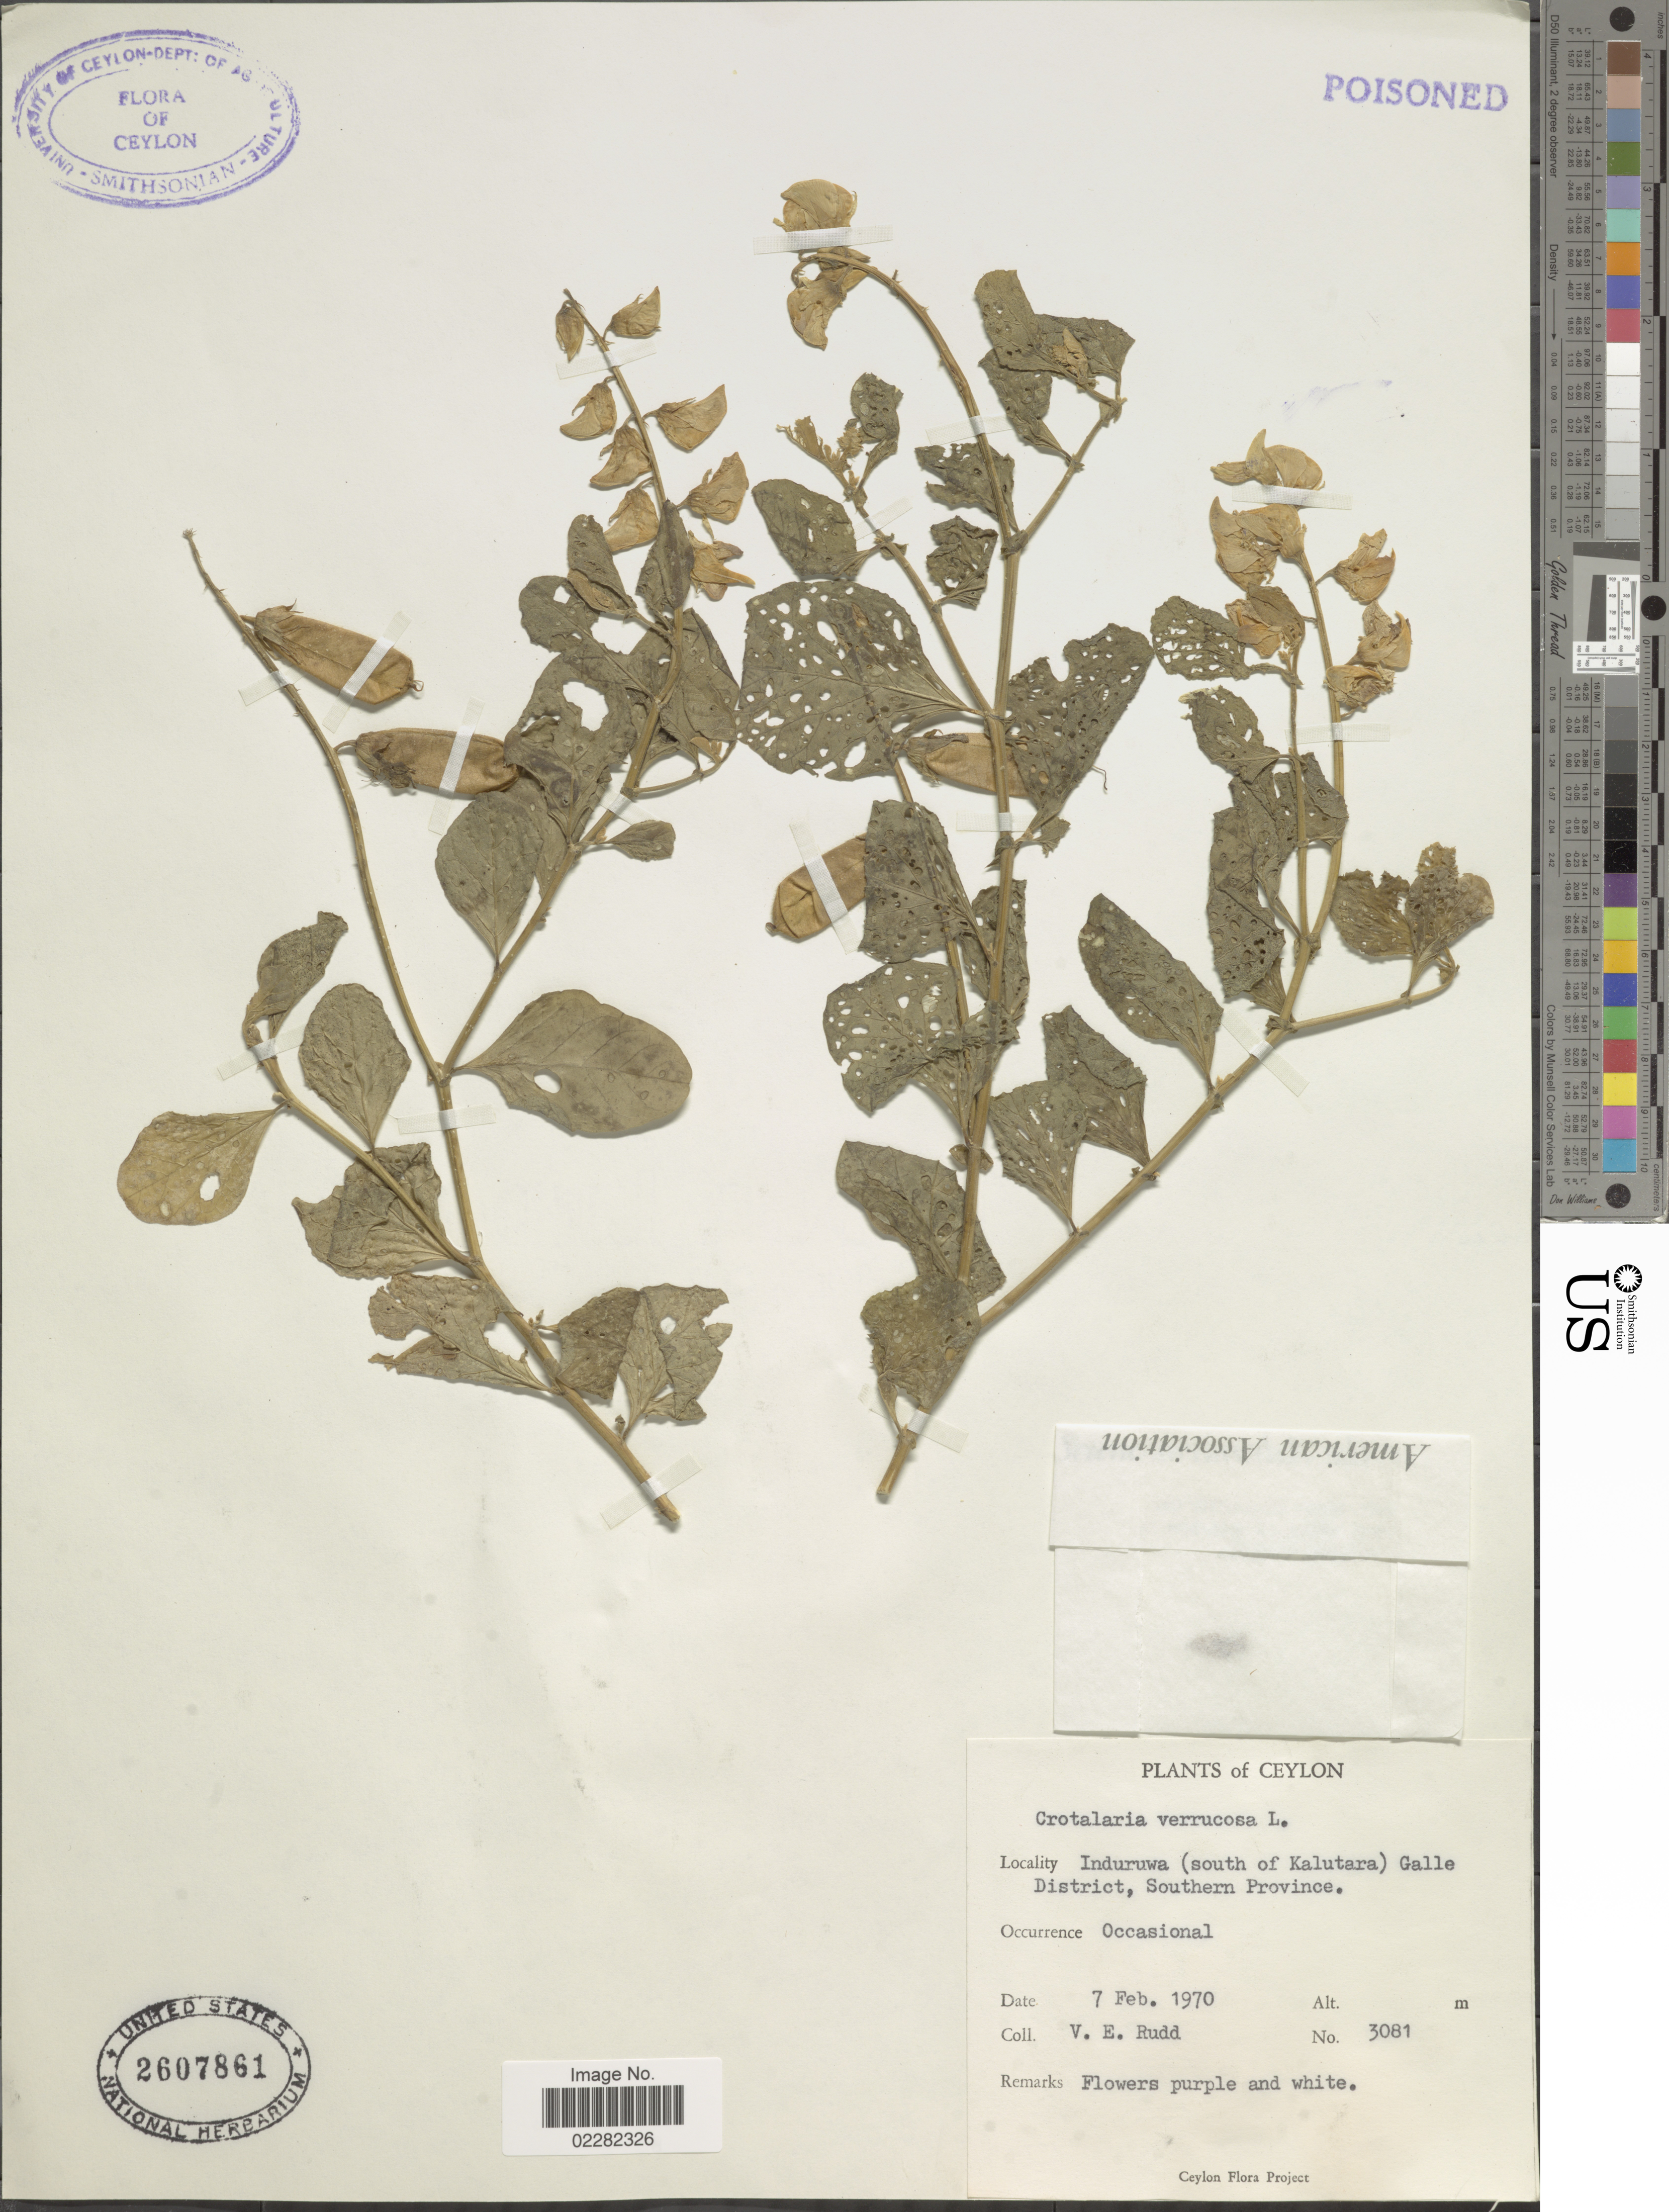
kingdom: Plantae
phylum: Tracheophyta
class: Magnoliopsida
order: Fabales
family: Fabaceae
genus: Crotalaria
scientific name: Crotalaria verrucosa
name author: L.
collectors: V. E. Rudd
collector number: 3081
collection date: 1970-02-07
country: Sri Lanka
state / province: Southern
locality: Ceylon, Induruwa (south of Kalutara) Galle District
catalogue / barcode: US 2607861